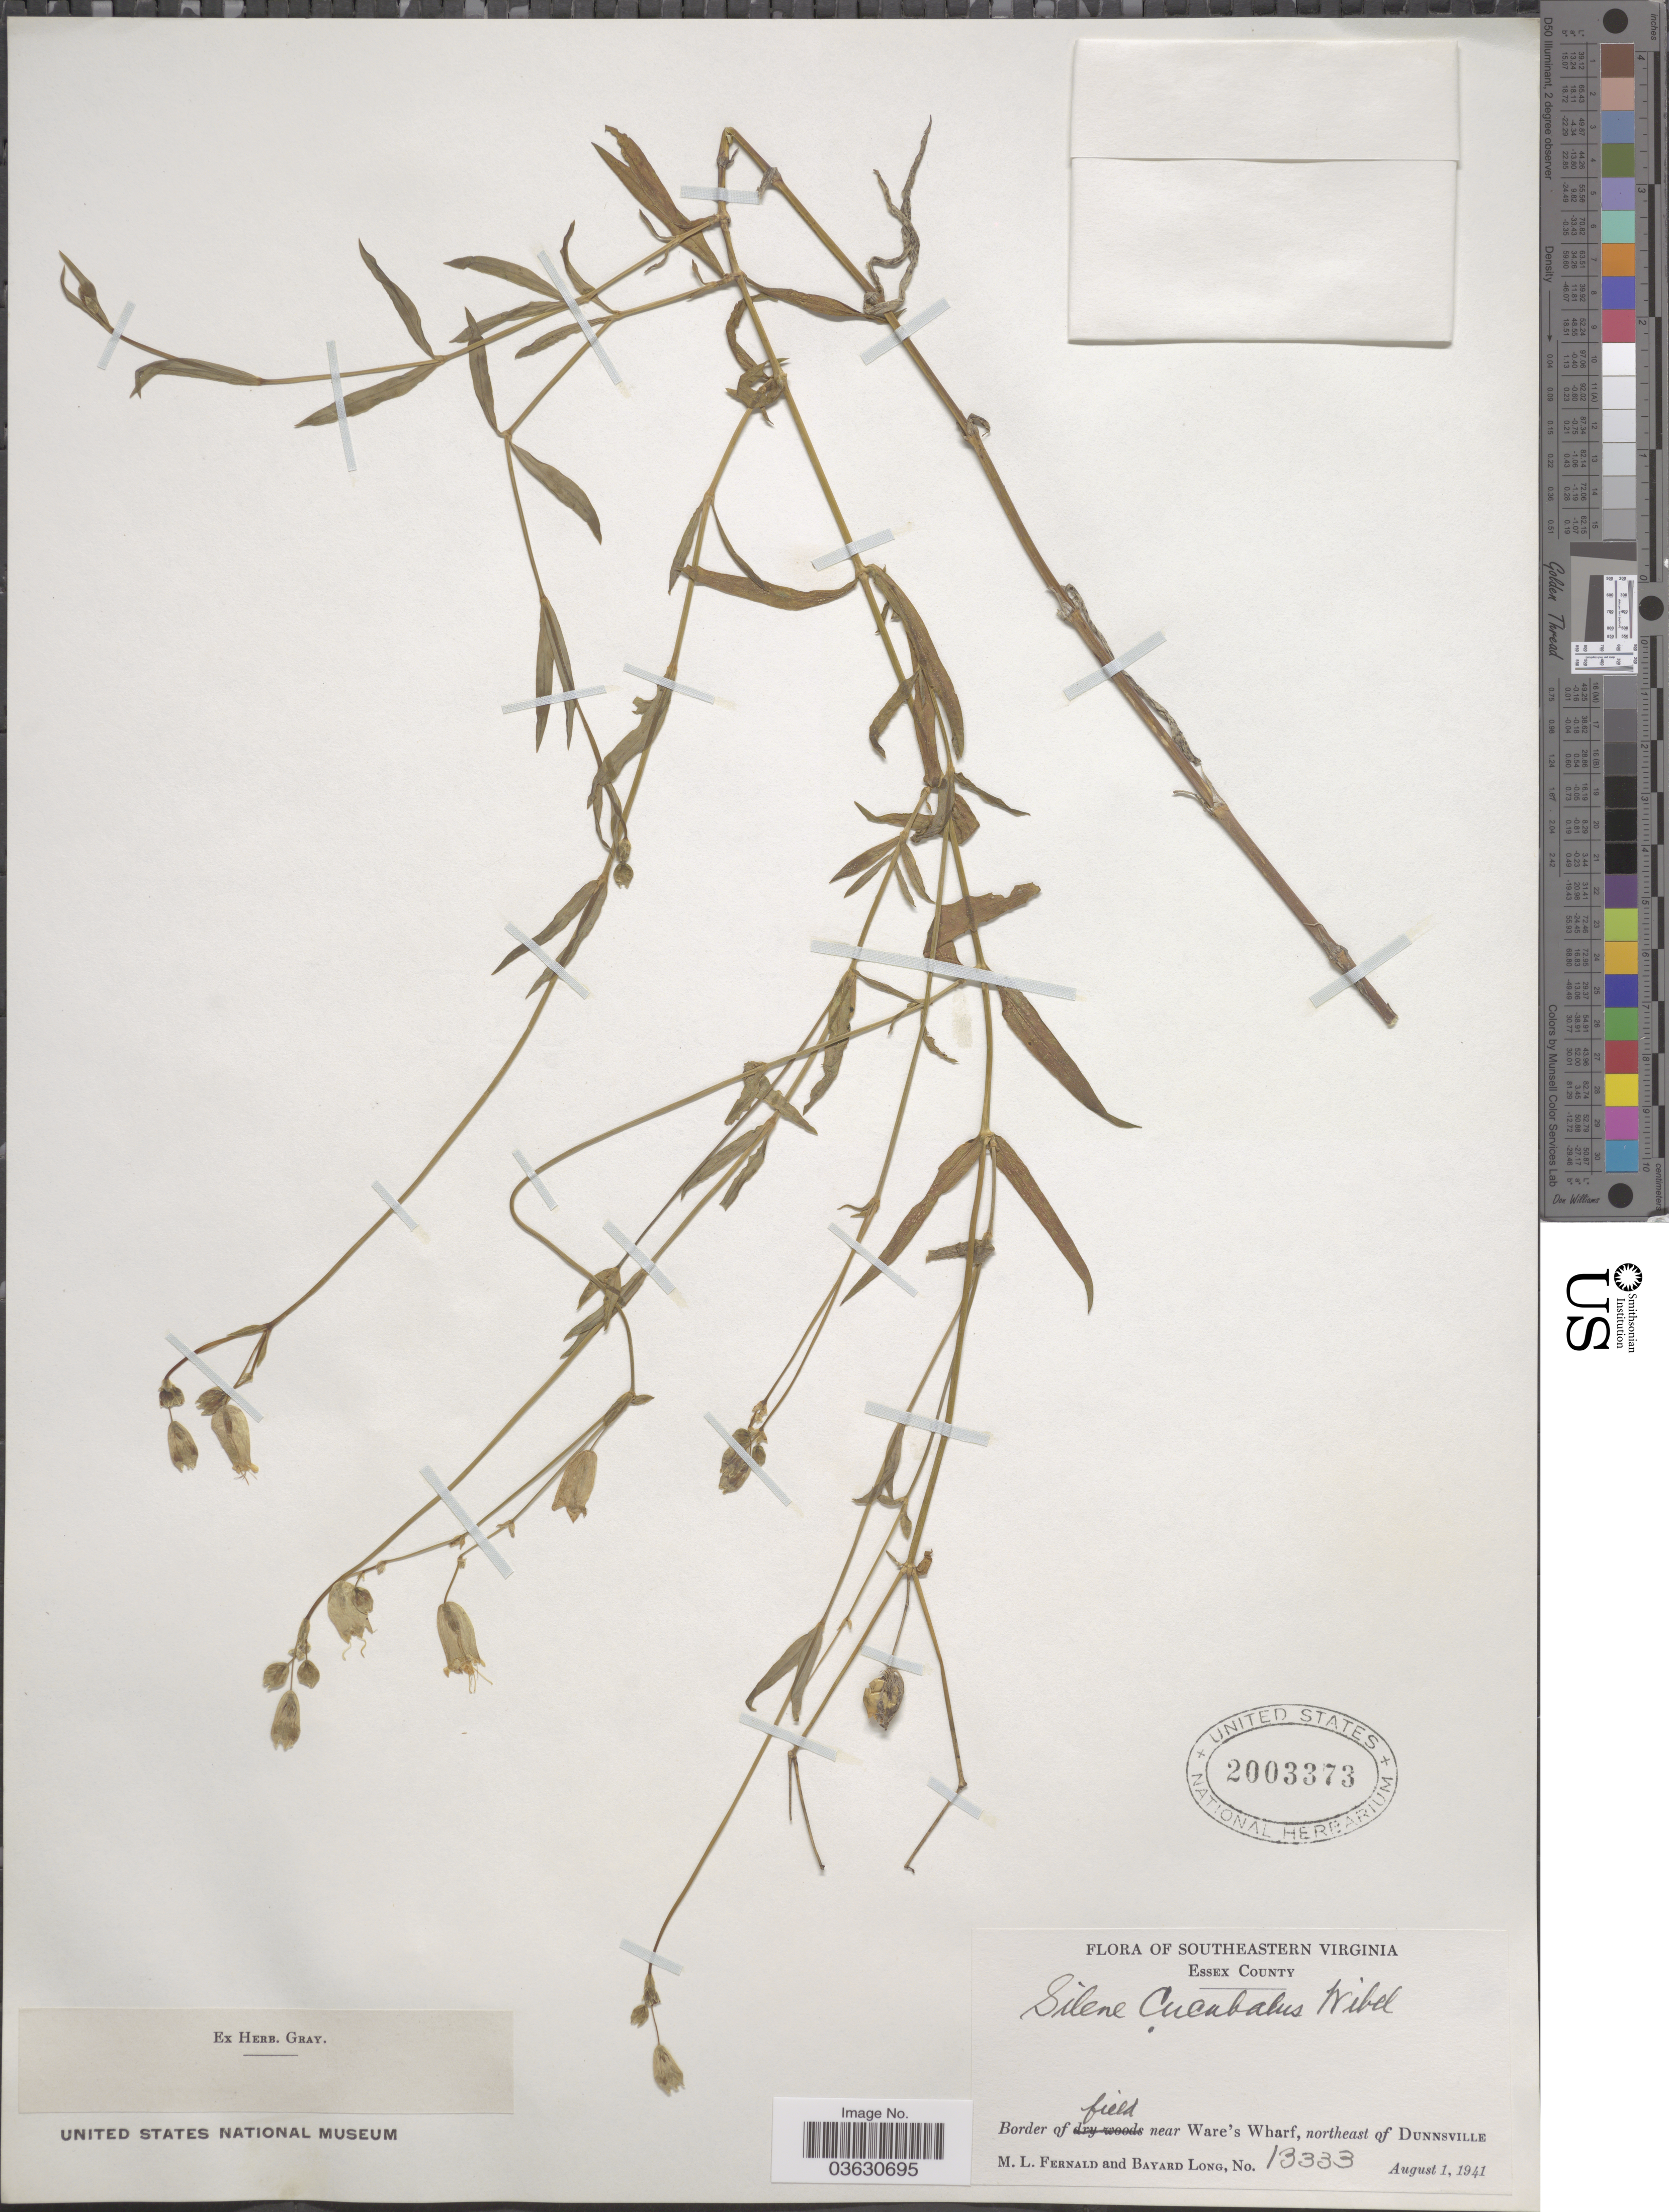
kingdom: Plantae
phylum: Tracheophyta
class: Magnoliopsida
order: Caryophyllales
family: Caryophyllaceae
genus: Silene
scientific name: Silene cucubalus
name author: L.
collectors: M. L. Fernald & B. Long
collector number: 13333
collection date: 1941-08-01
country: United States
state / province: Virginia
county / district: Essex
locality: Southeastern Virginia. Essex County. Border of field near Ware's Wharf, northeast of Dunnsville.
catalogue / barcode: US 2003373